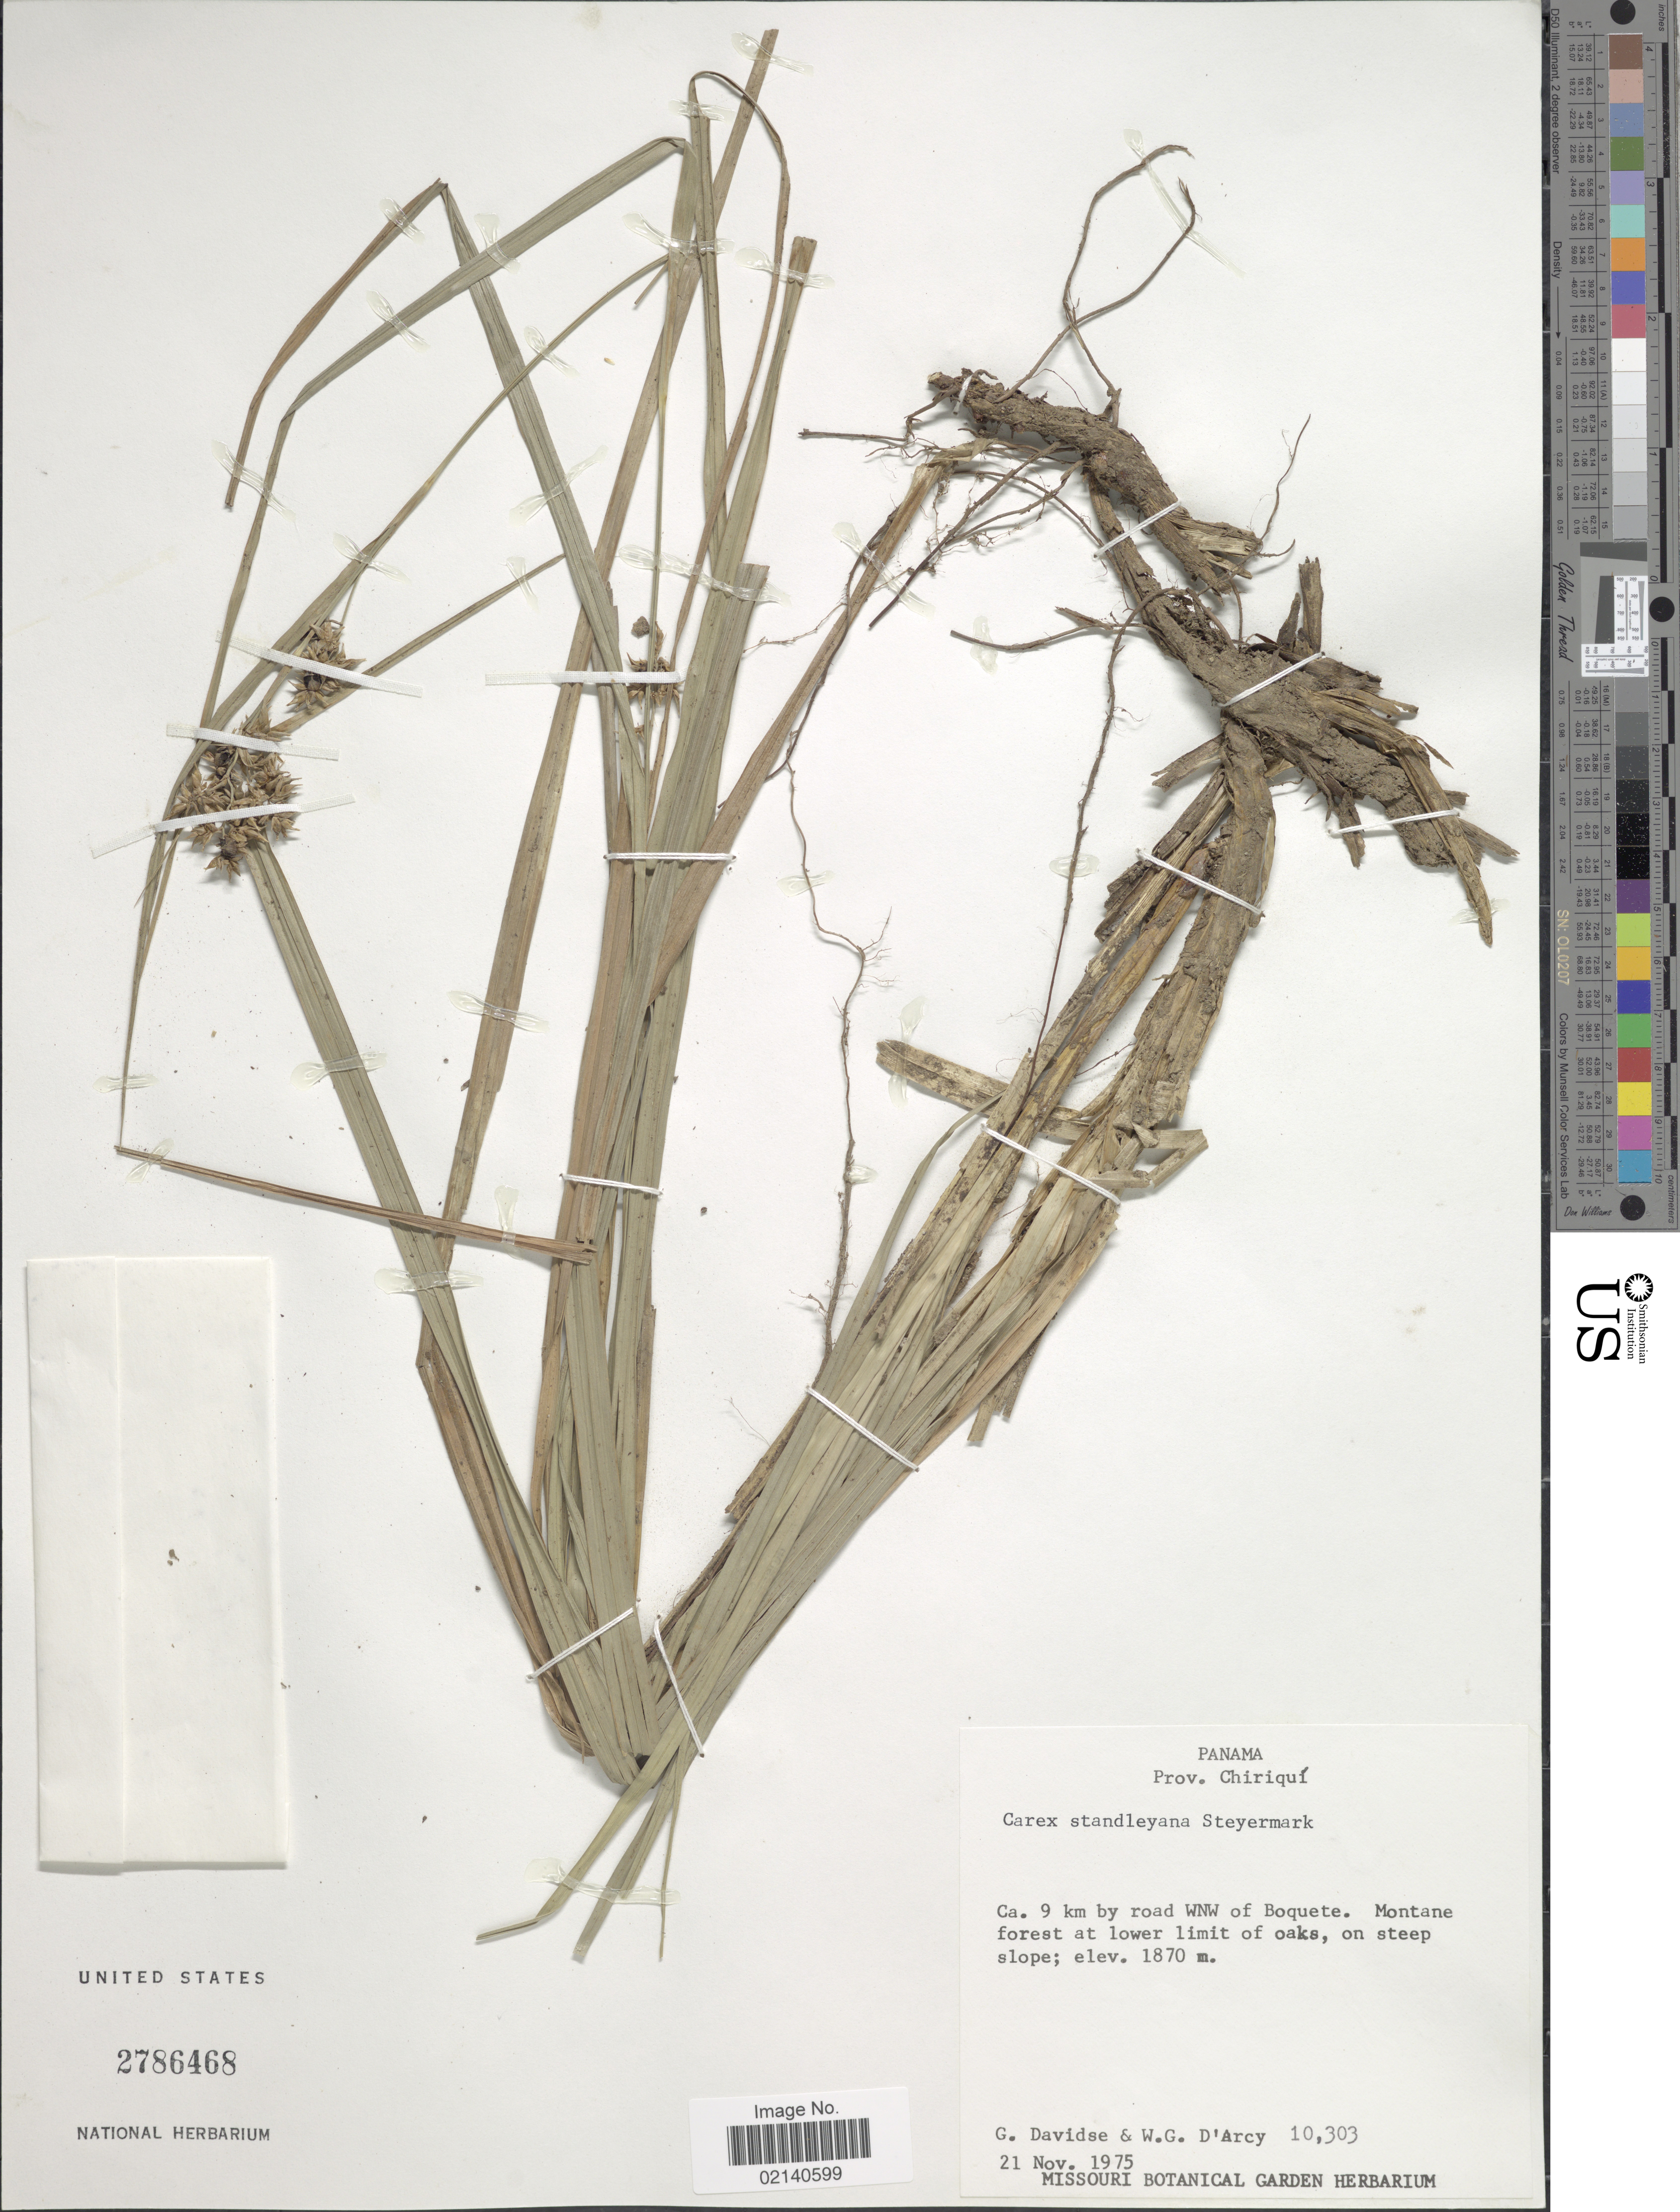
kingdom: Plantae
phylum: Tracheophyta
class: Liliopsida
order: Poales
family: Cyperaceae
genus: Carex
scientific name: Carex standleyana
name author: Steyerm.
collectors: G. Davidse & W. G. D'Arcy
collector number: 10303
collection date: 1975-11-21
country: Panama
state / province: Chiriqui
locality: Ca. 9 km by road WNW of Boquete. Montane forest at lower limit of oaks, on steep slope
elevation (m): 1870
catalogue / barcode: US 2786468